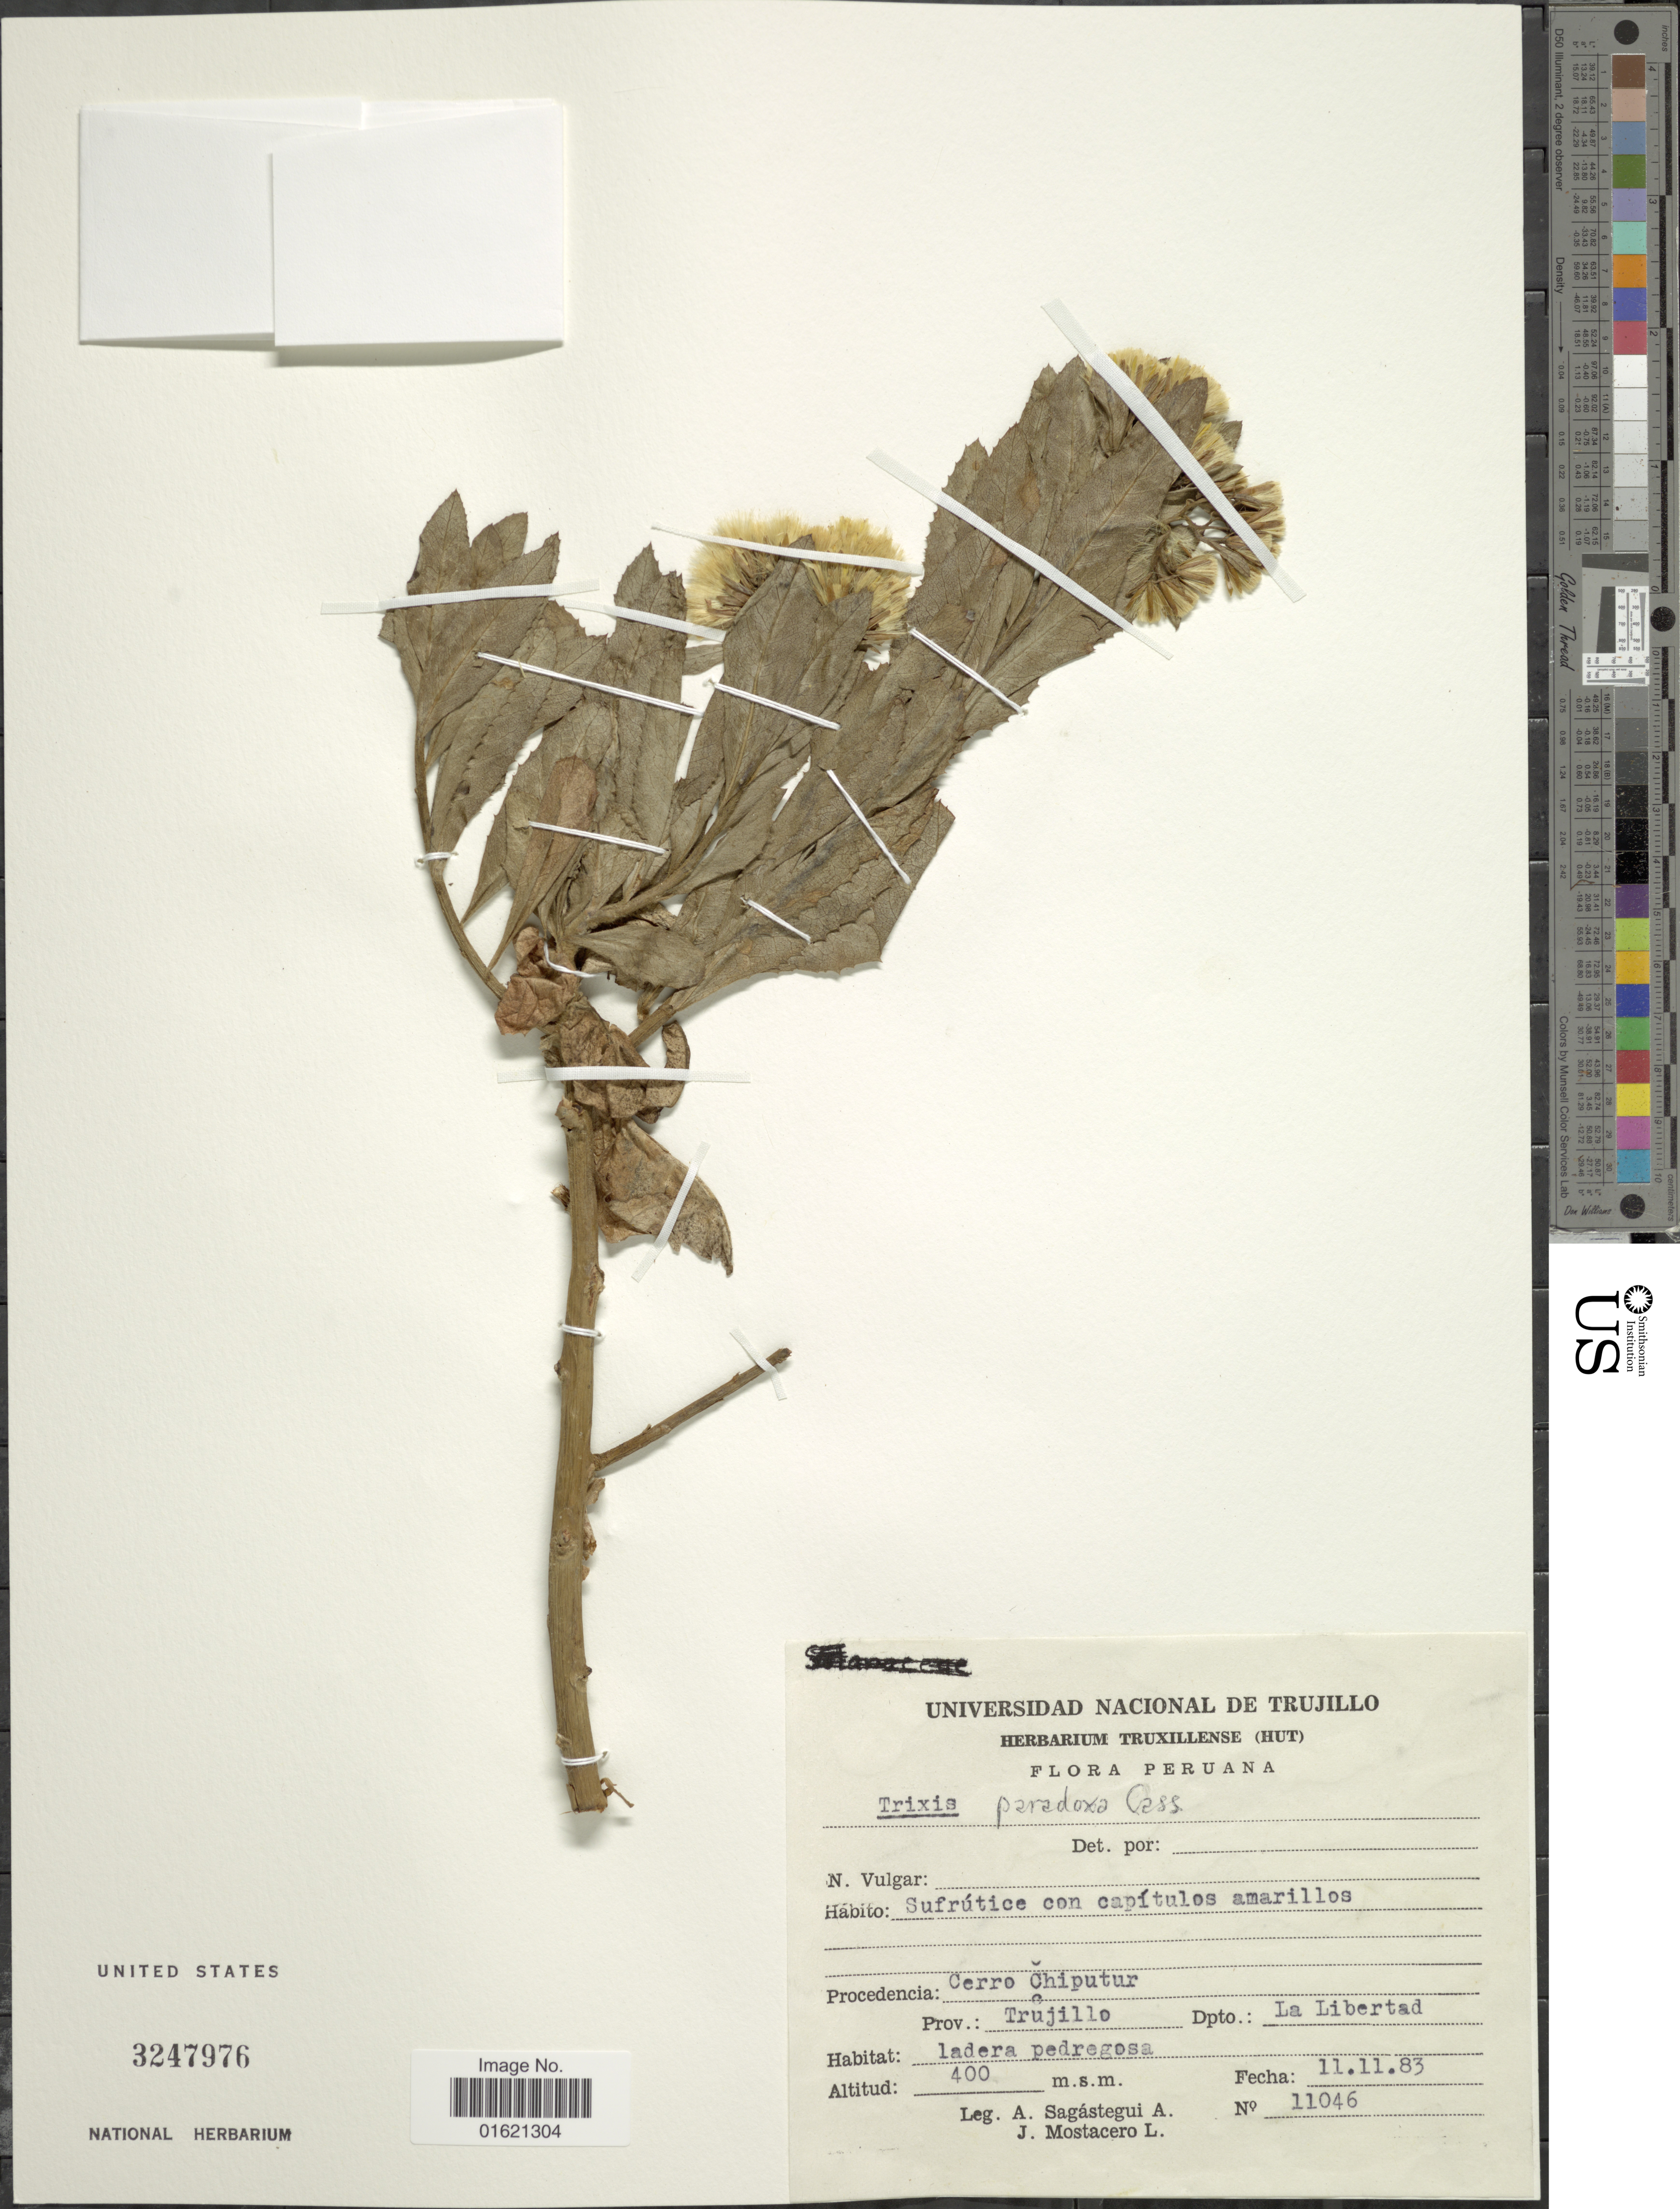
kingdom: Plantae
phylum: Tracheophyta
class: Magnoliopsida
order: Asterales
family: Asteraceae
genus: Trixis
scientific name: Trixis cacalioides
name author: (Kunth) D. Don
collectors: A. Sagástegui A. & J. Mostacero L.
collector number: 11046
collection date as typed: Transcribed d/m/y: 11/11/83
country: Peru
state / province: La Libertad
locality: Cerro Chiputur, Prov. Trujillo. Dpto. La Libertad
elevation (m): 400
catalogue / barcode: US 3247976